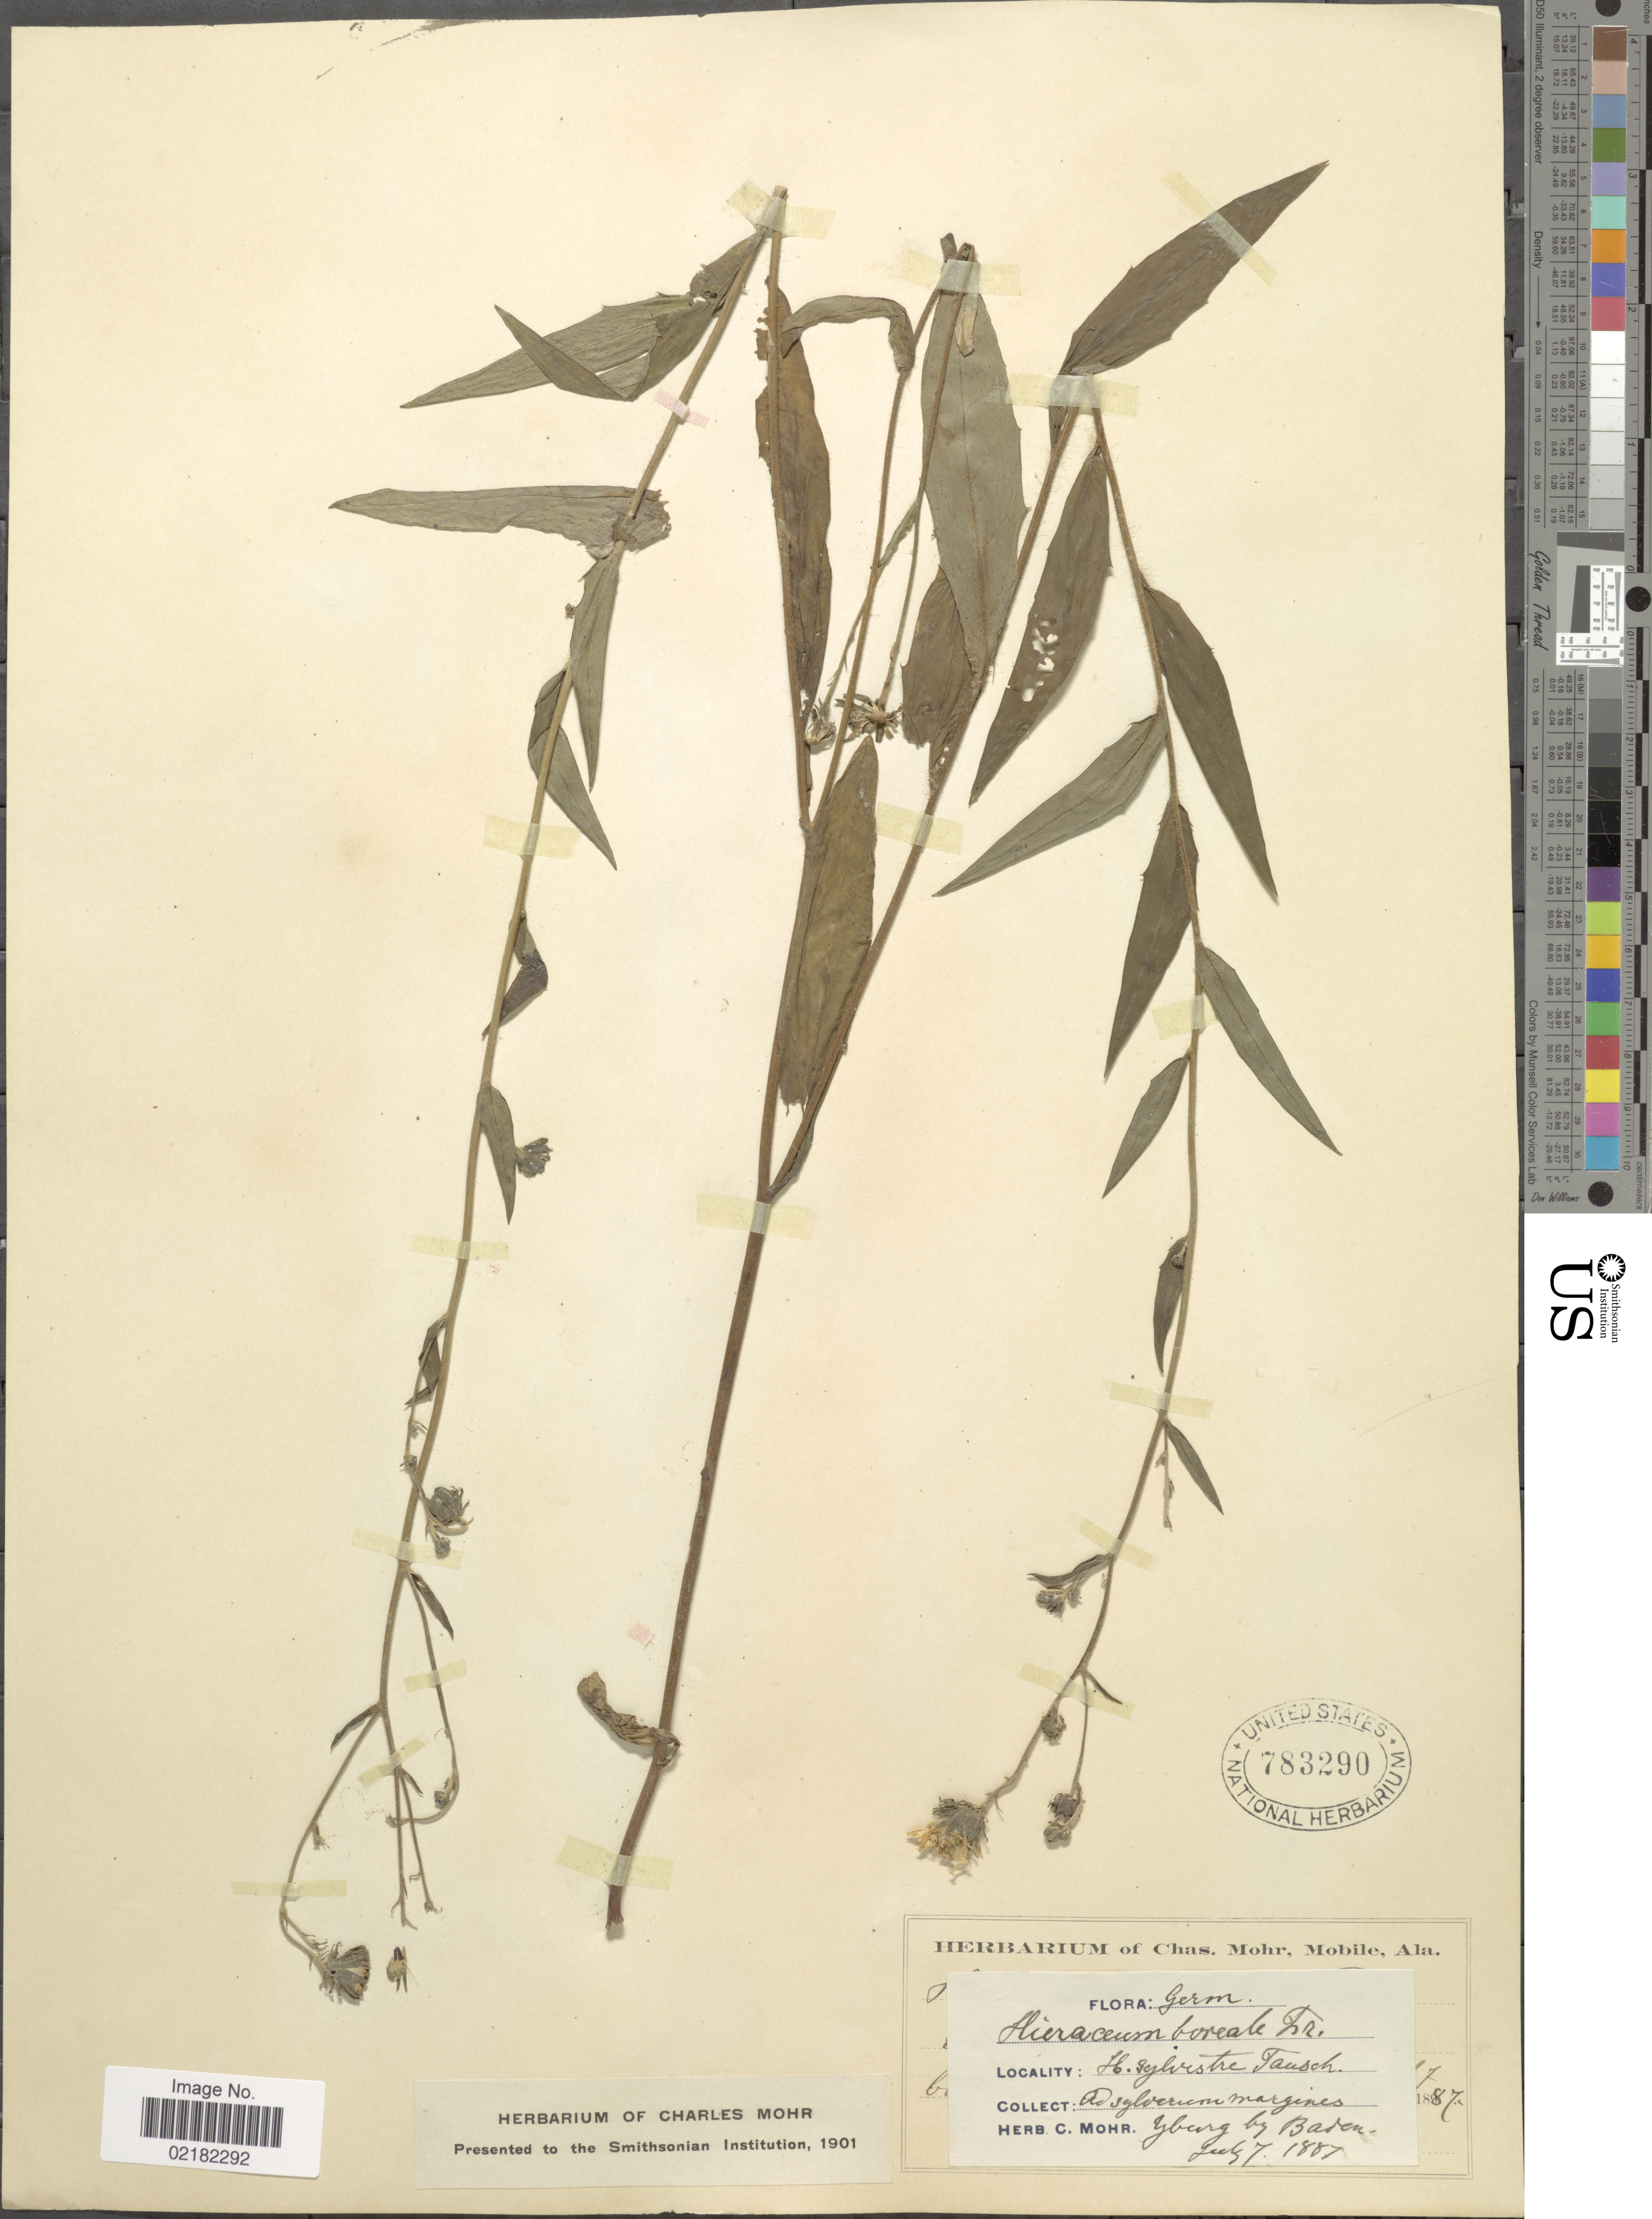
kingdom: Plantae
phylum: Tracheophyta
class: Magnoliopsida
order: Asterales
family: Asteraceae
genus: Hieracium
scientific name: Hieracium sabaudum subsp. boreale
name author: (Fr.) Hayek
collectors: ex herb. C. Mohr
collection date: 1887-07-07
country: Germany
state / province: Baden-Württemberg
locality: H. sylveistre Tausch, ad sylverum margines, Yburg bu Baden. [interpreted]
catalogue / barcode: US 783290